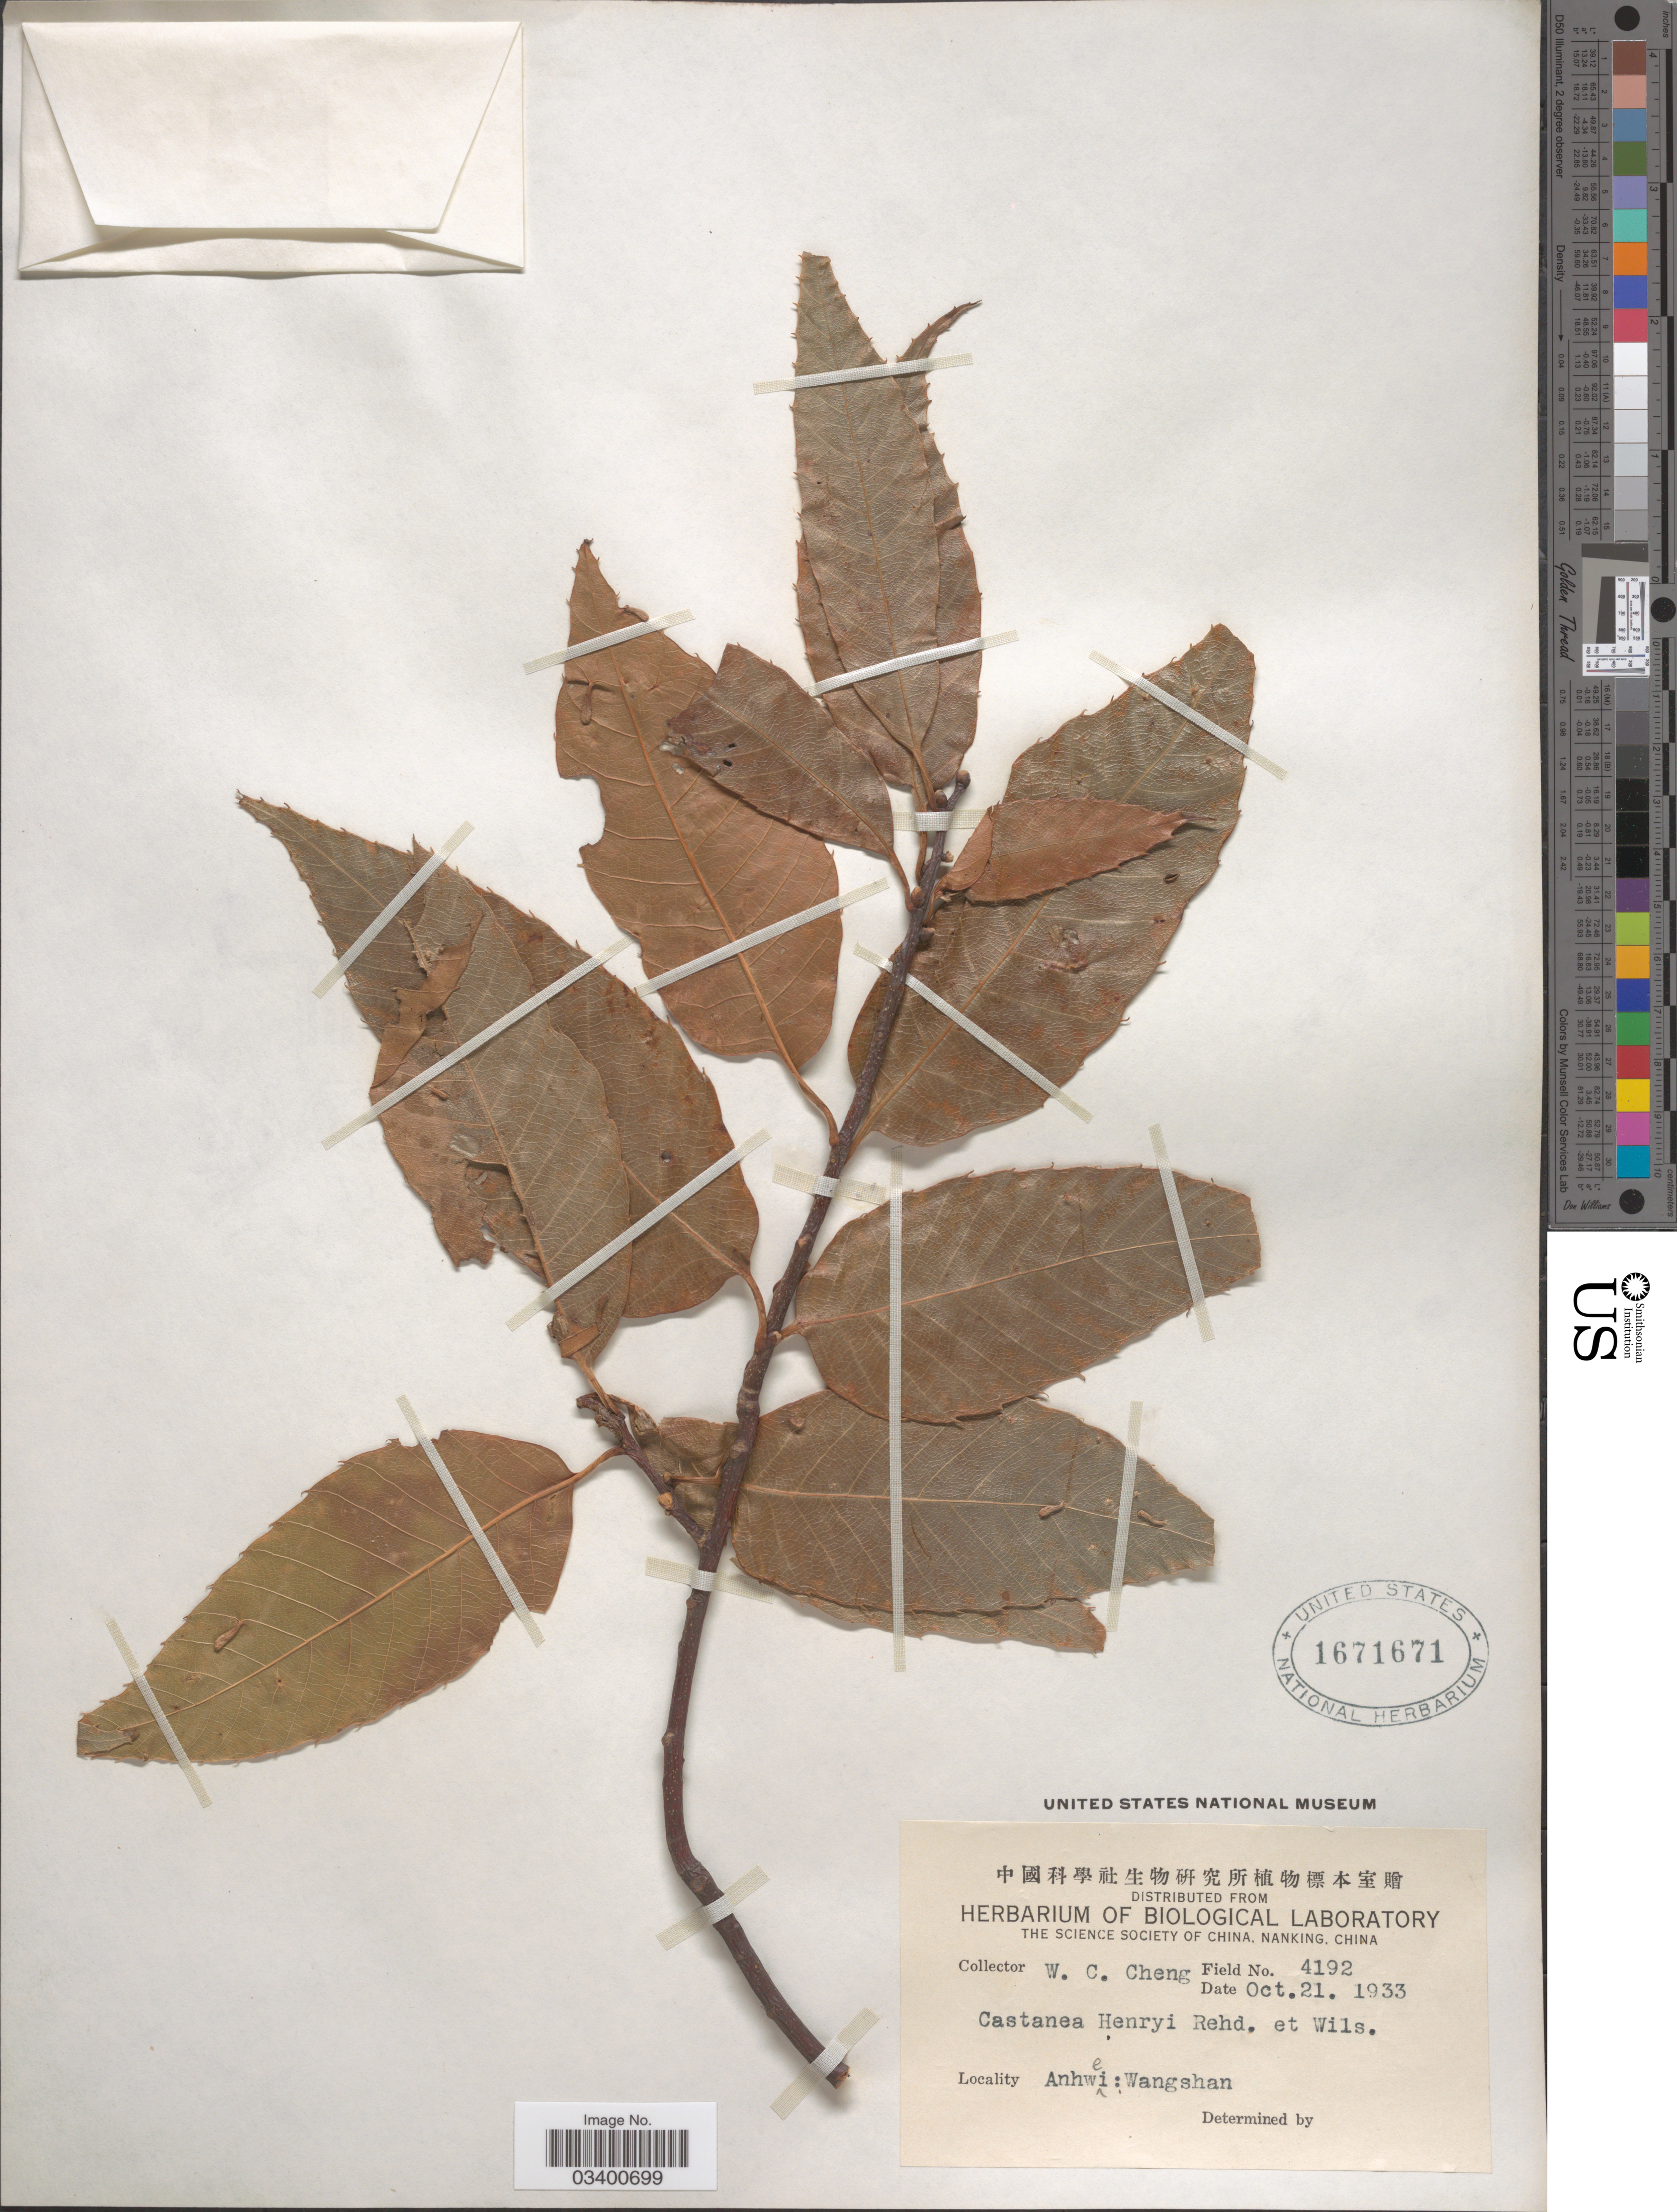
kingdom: Plantae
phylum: Tracheophyta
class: Magnoliopsida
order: Fagales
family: Fagaceae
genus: Castanea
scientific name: Castanea henryi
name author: (Skan) Rehder & E.H. Wilson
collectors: W. C. Cheng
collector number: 4192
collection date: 1933-10-21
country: China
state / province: Anhui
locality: Anhwei: Wangshan.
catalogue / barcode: US 1671671